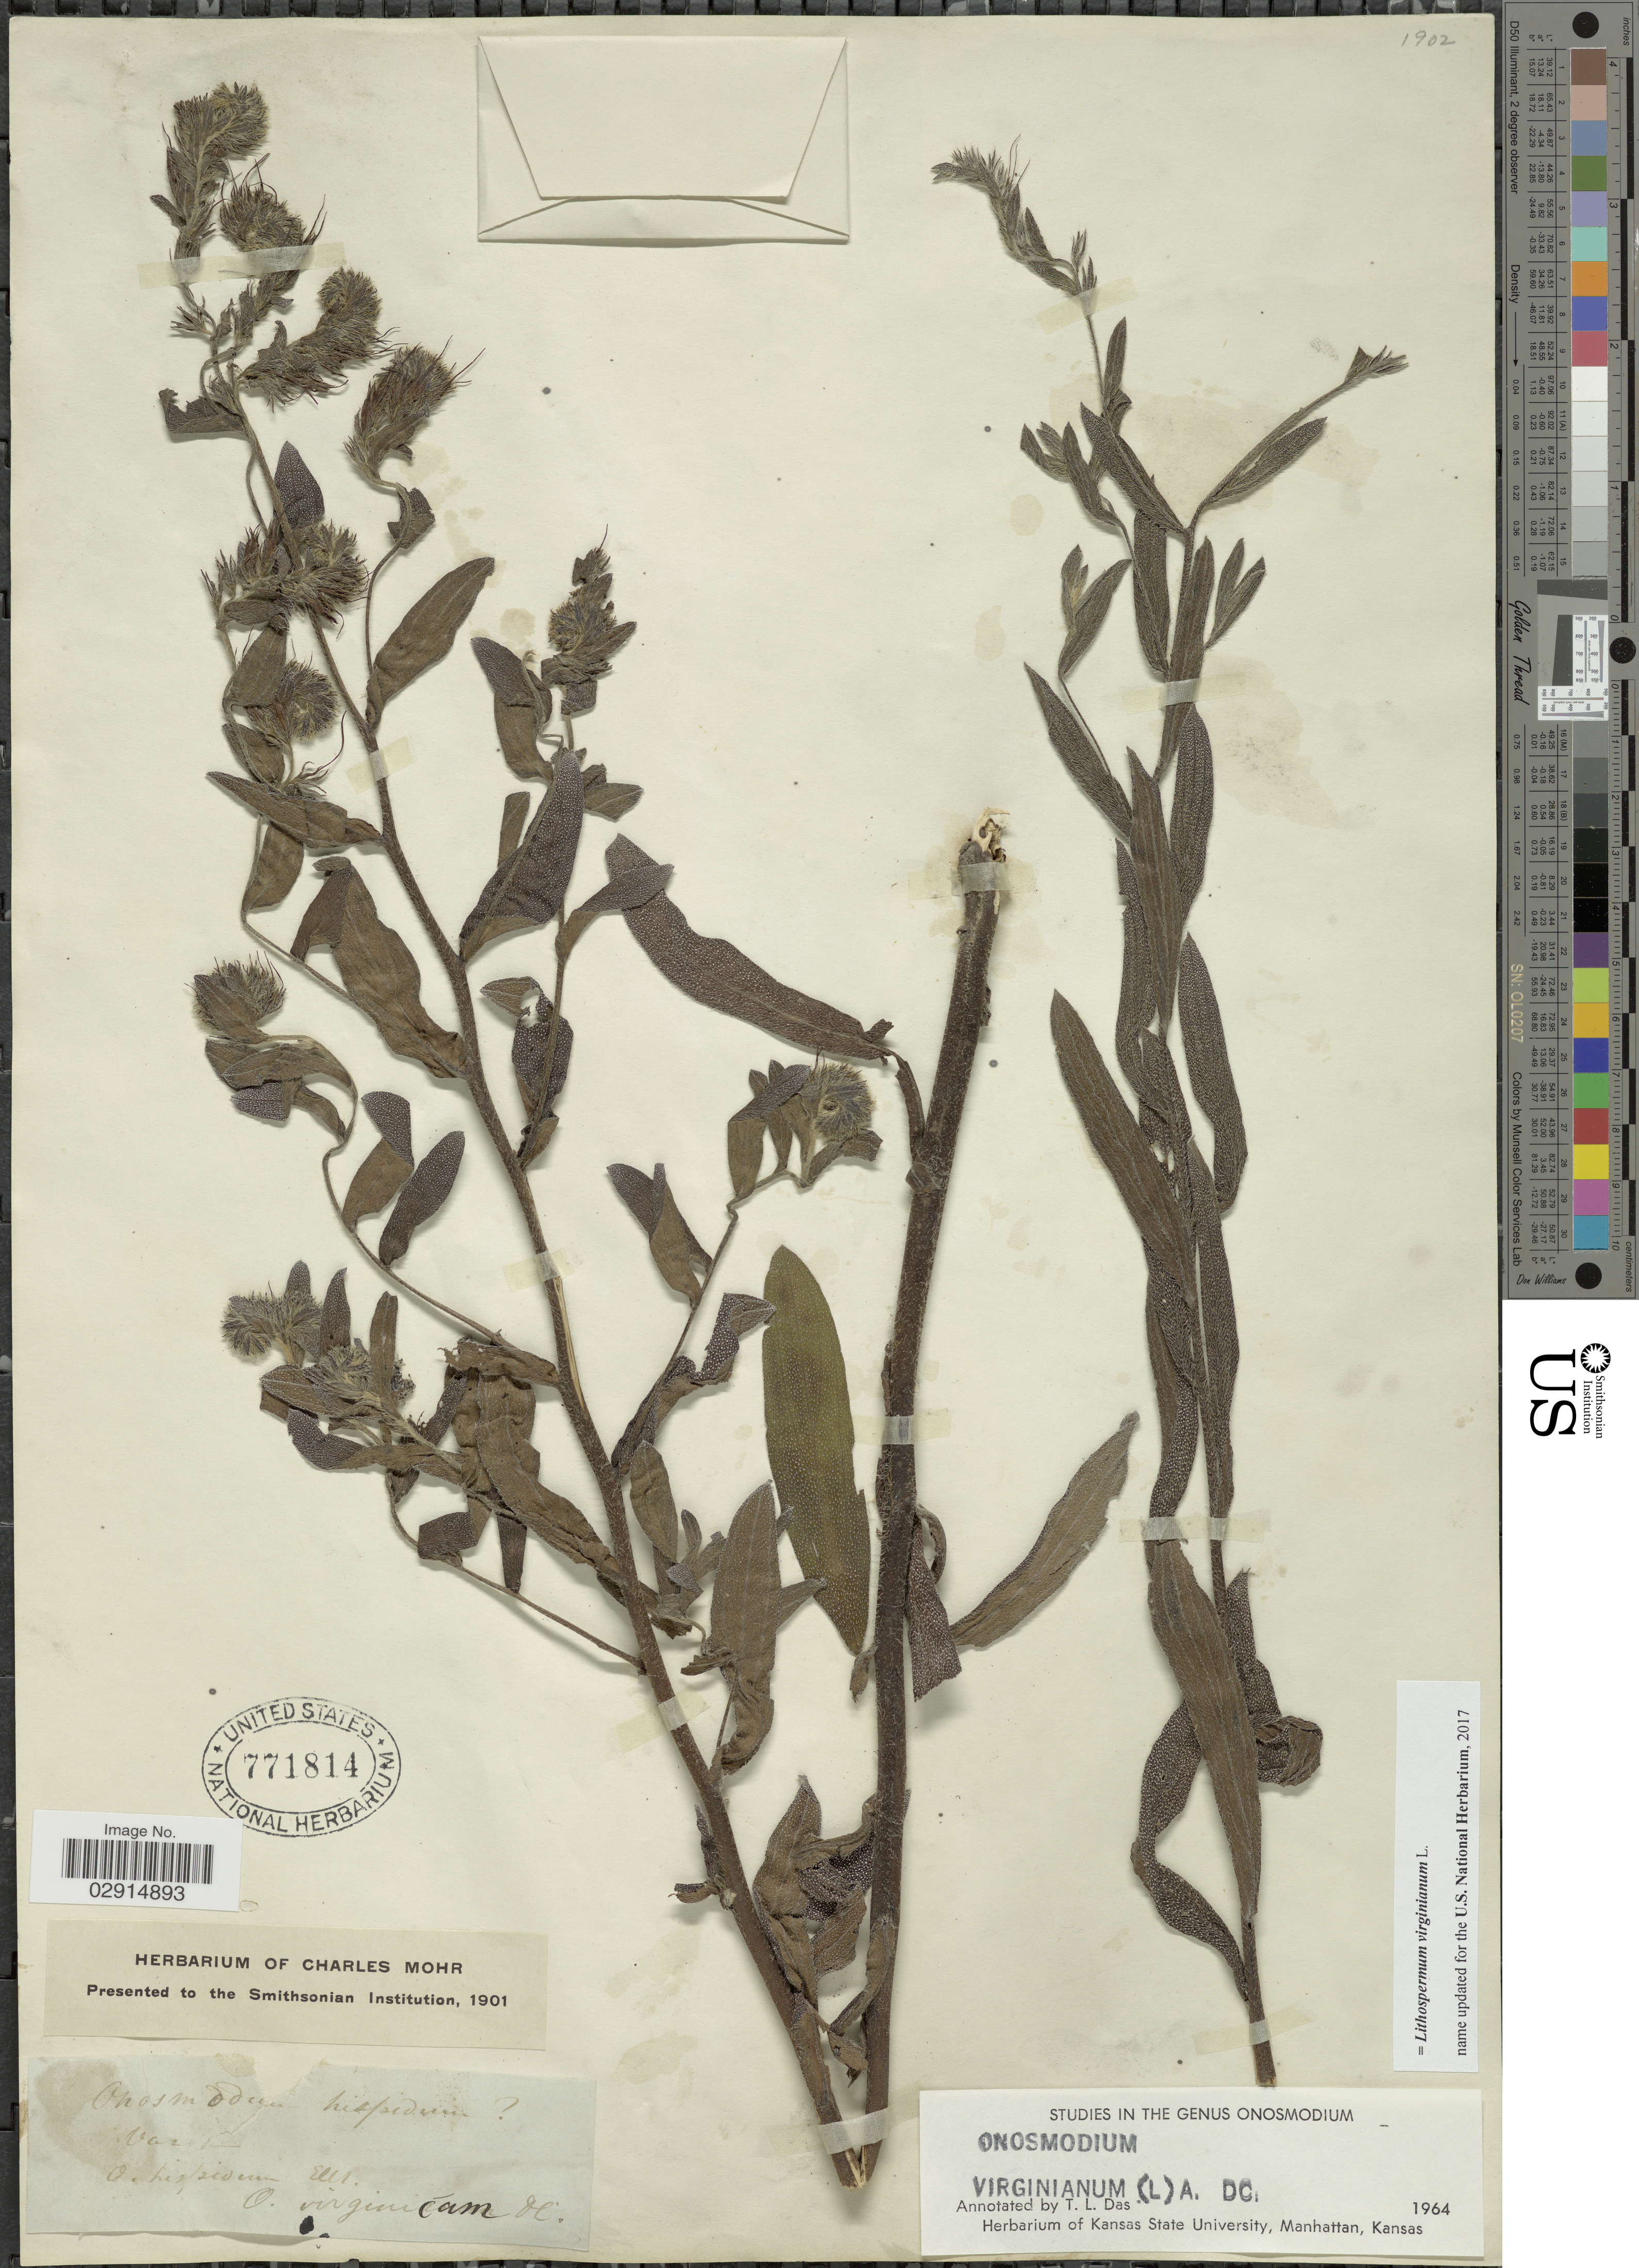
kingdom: Plantae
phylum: Tracheophyta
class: Magnoliopsida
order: Boraginales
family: Boraginaceae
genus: Lithospermum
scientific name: Lithospermum virginianum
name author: L.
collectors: ex herb. Charles Mohr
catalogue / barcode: US 771814